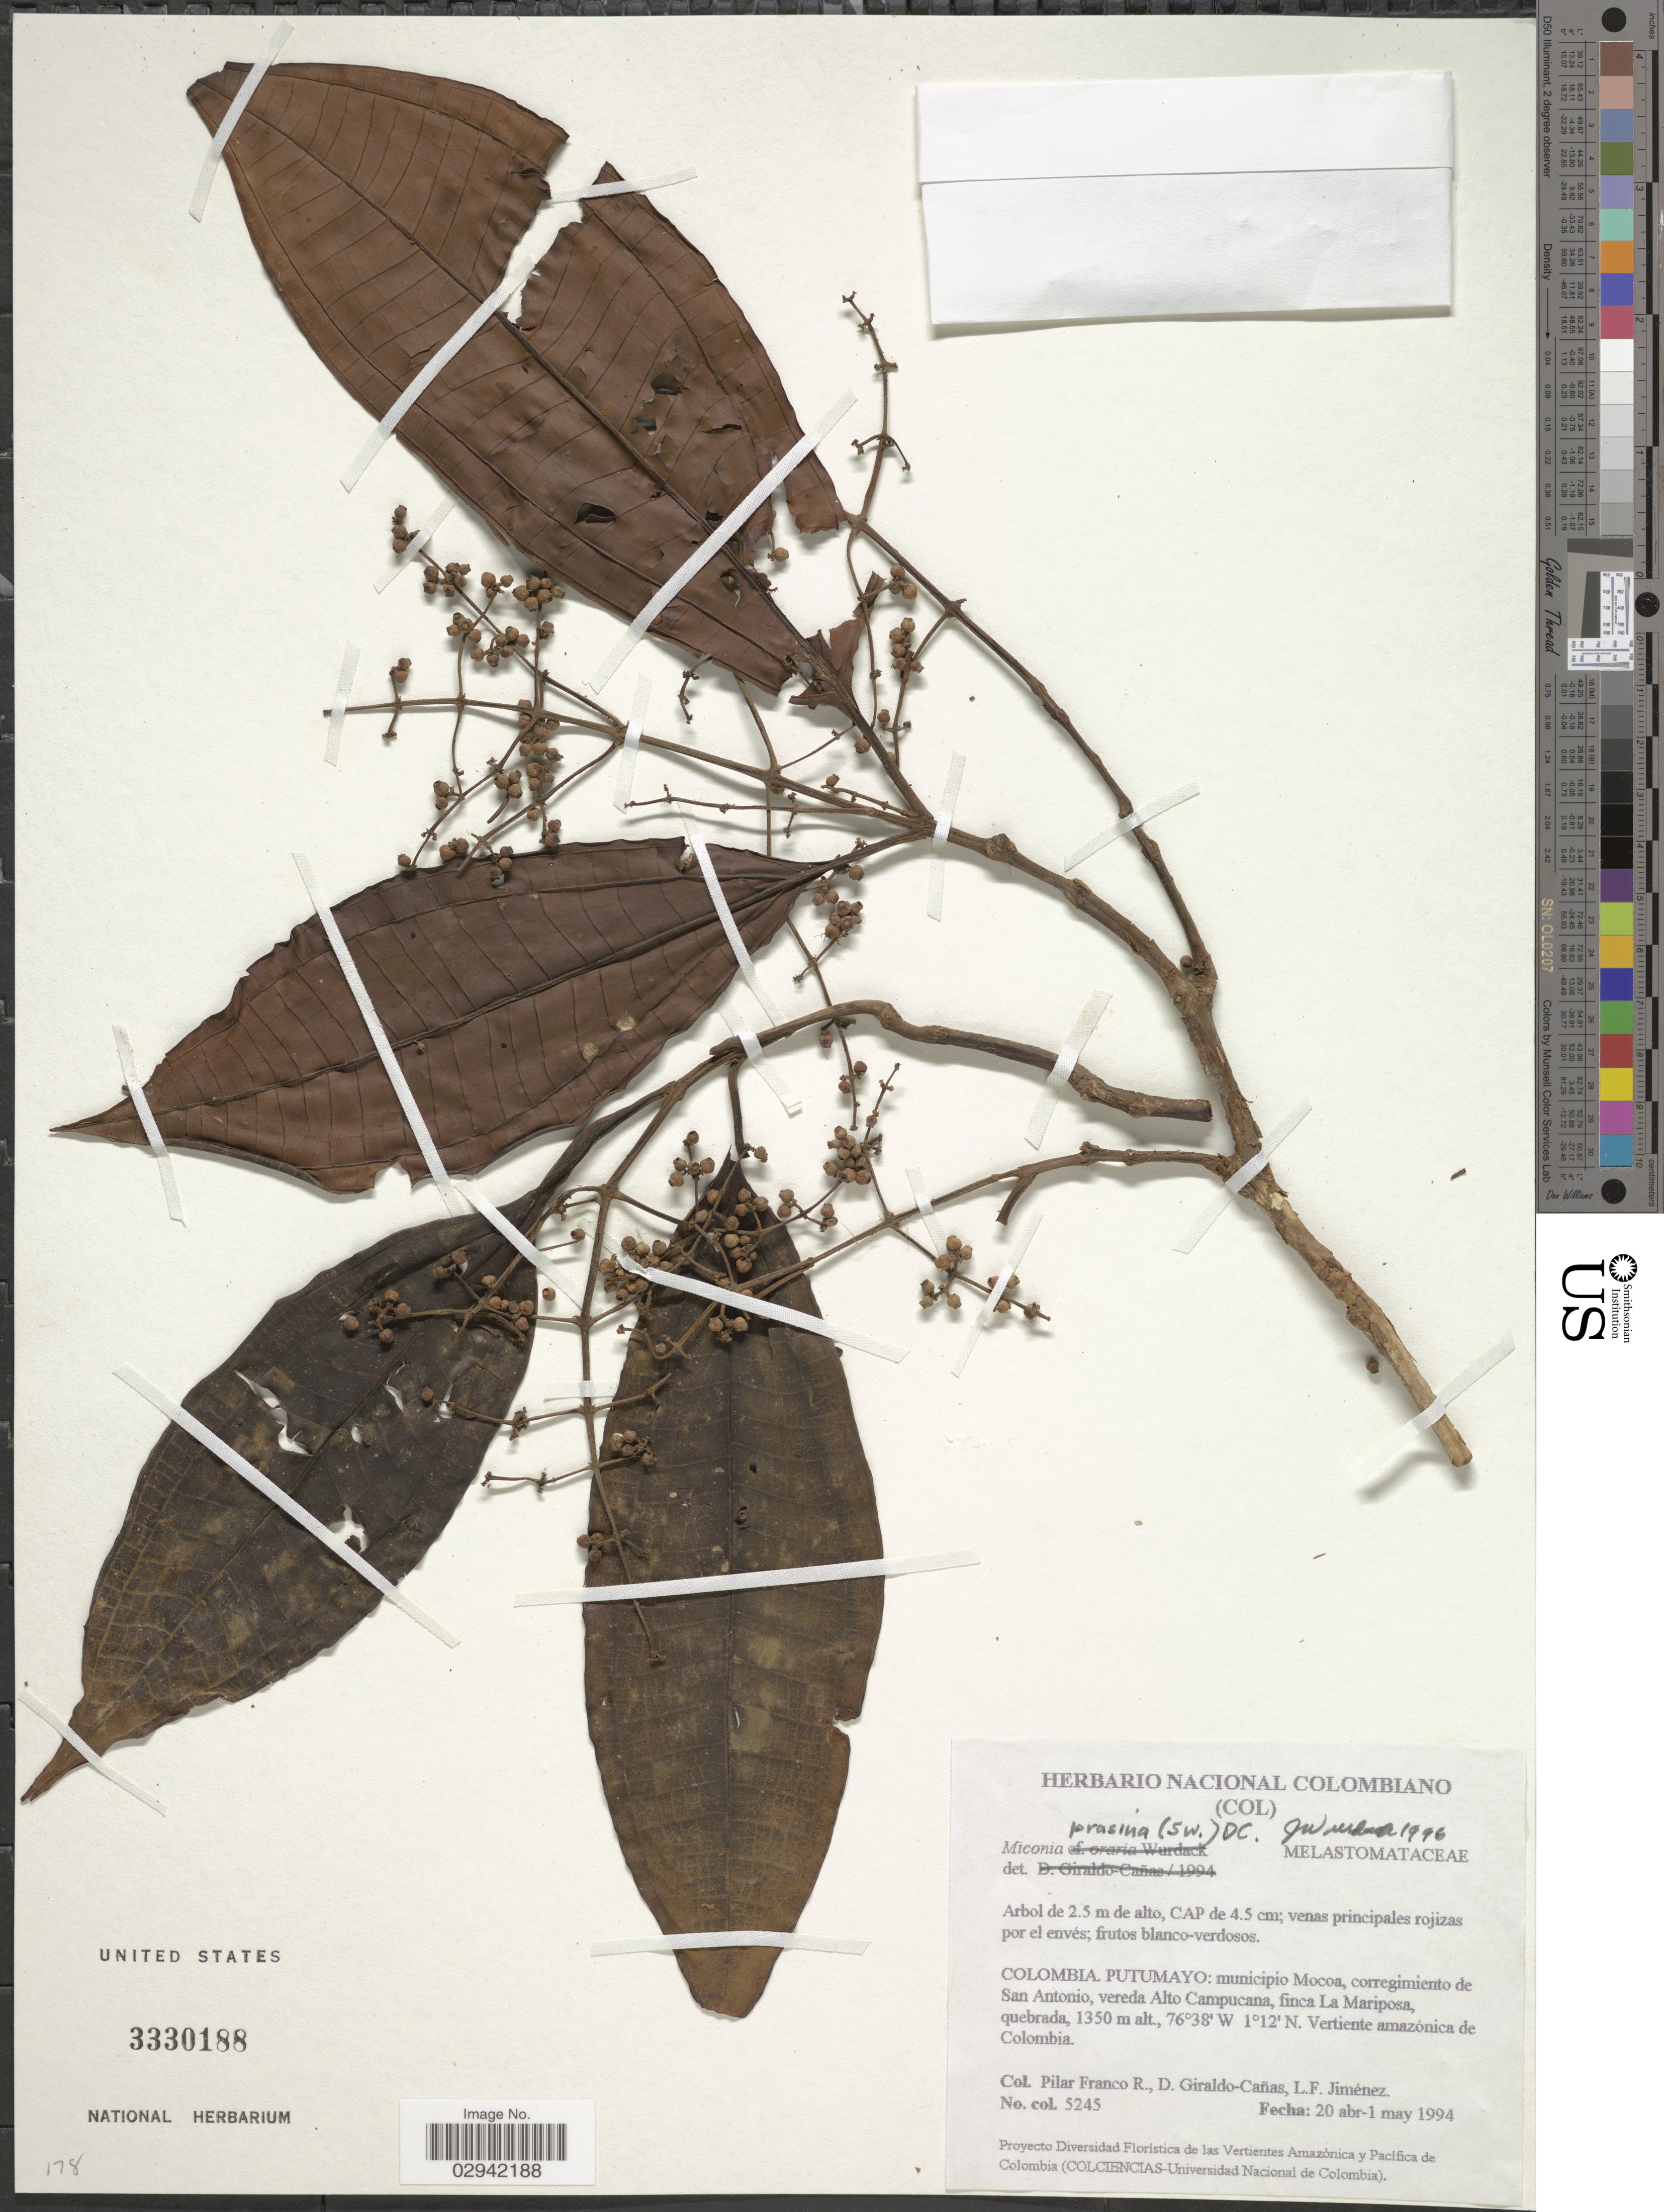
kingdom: Plantae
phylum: Tracheophyta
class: Magnoliopsida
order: Myrtales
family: Melastomataceae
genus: Miconia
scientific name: Miconia prasina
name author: (Sw.) DC.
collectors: P. Franco Roselli, D. Giraldo-Cañas & L. Jimenez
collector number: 5245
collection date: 1994-04-20/1994-05-01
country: Colombia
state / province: Putumayo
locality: Municipio Mocoa, corregimiento de San Antonio, vereda Alto Campucana, finca La Mariposa, quebrada. Vertiente amazónica de Colombia.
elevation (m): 1350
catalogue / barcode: US 3330188